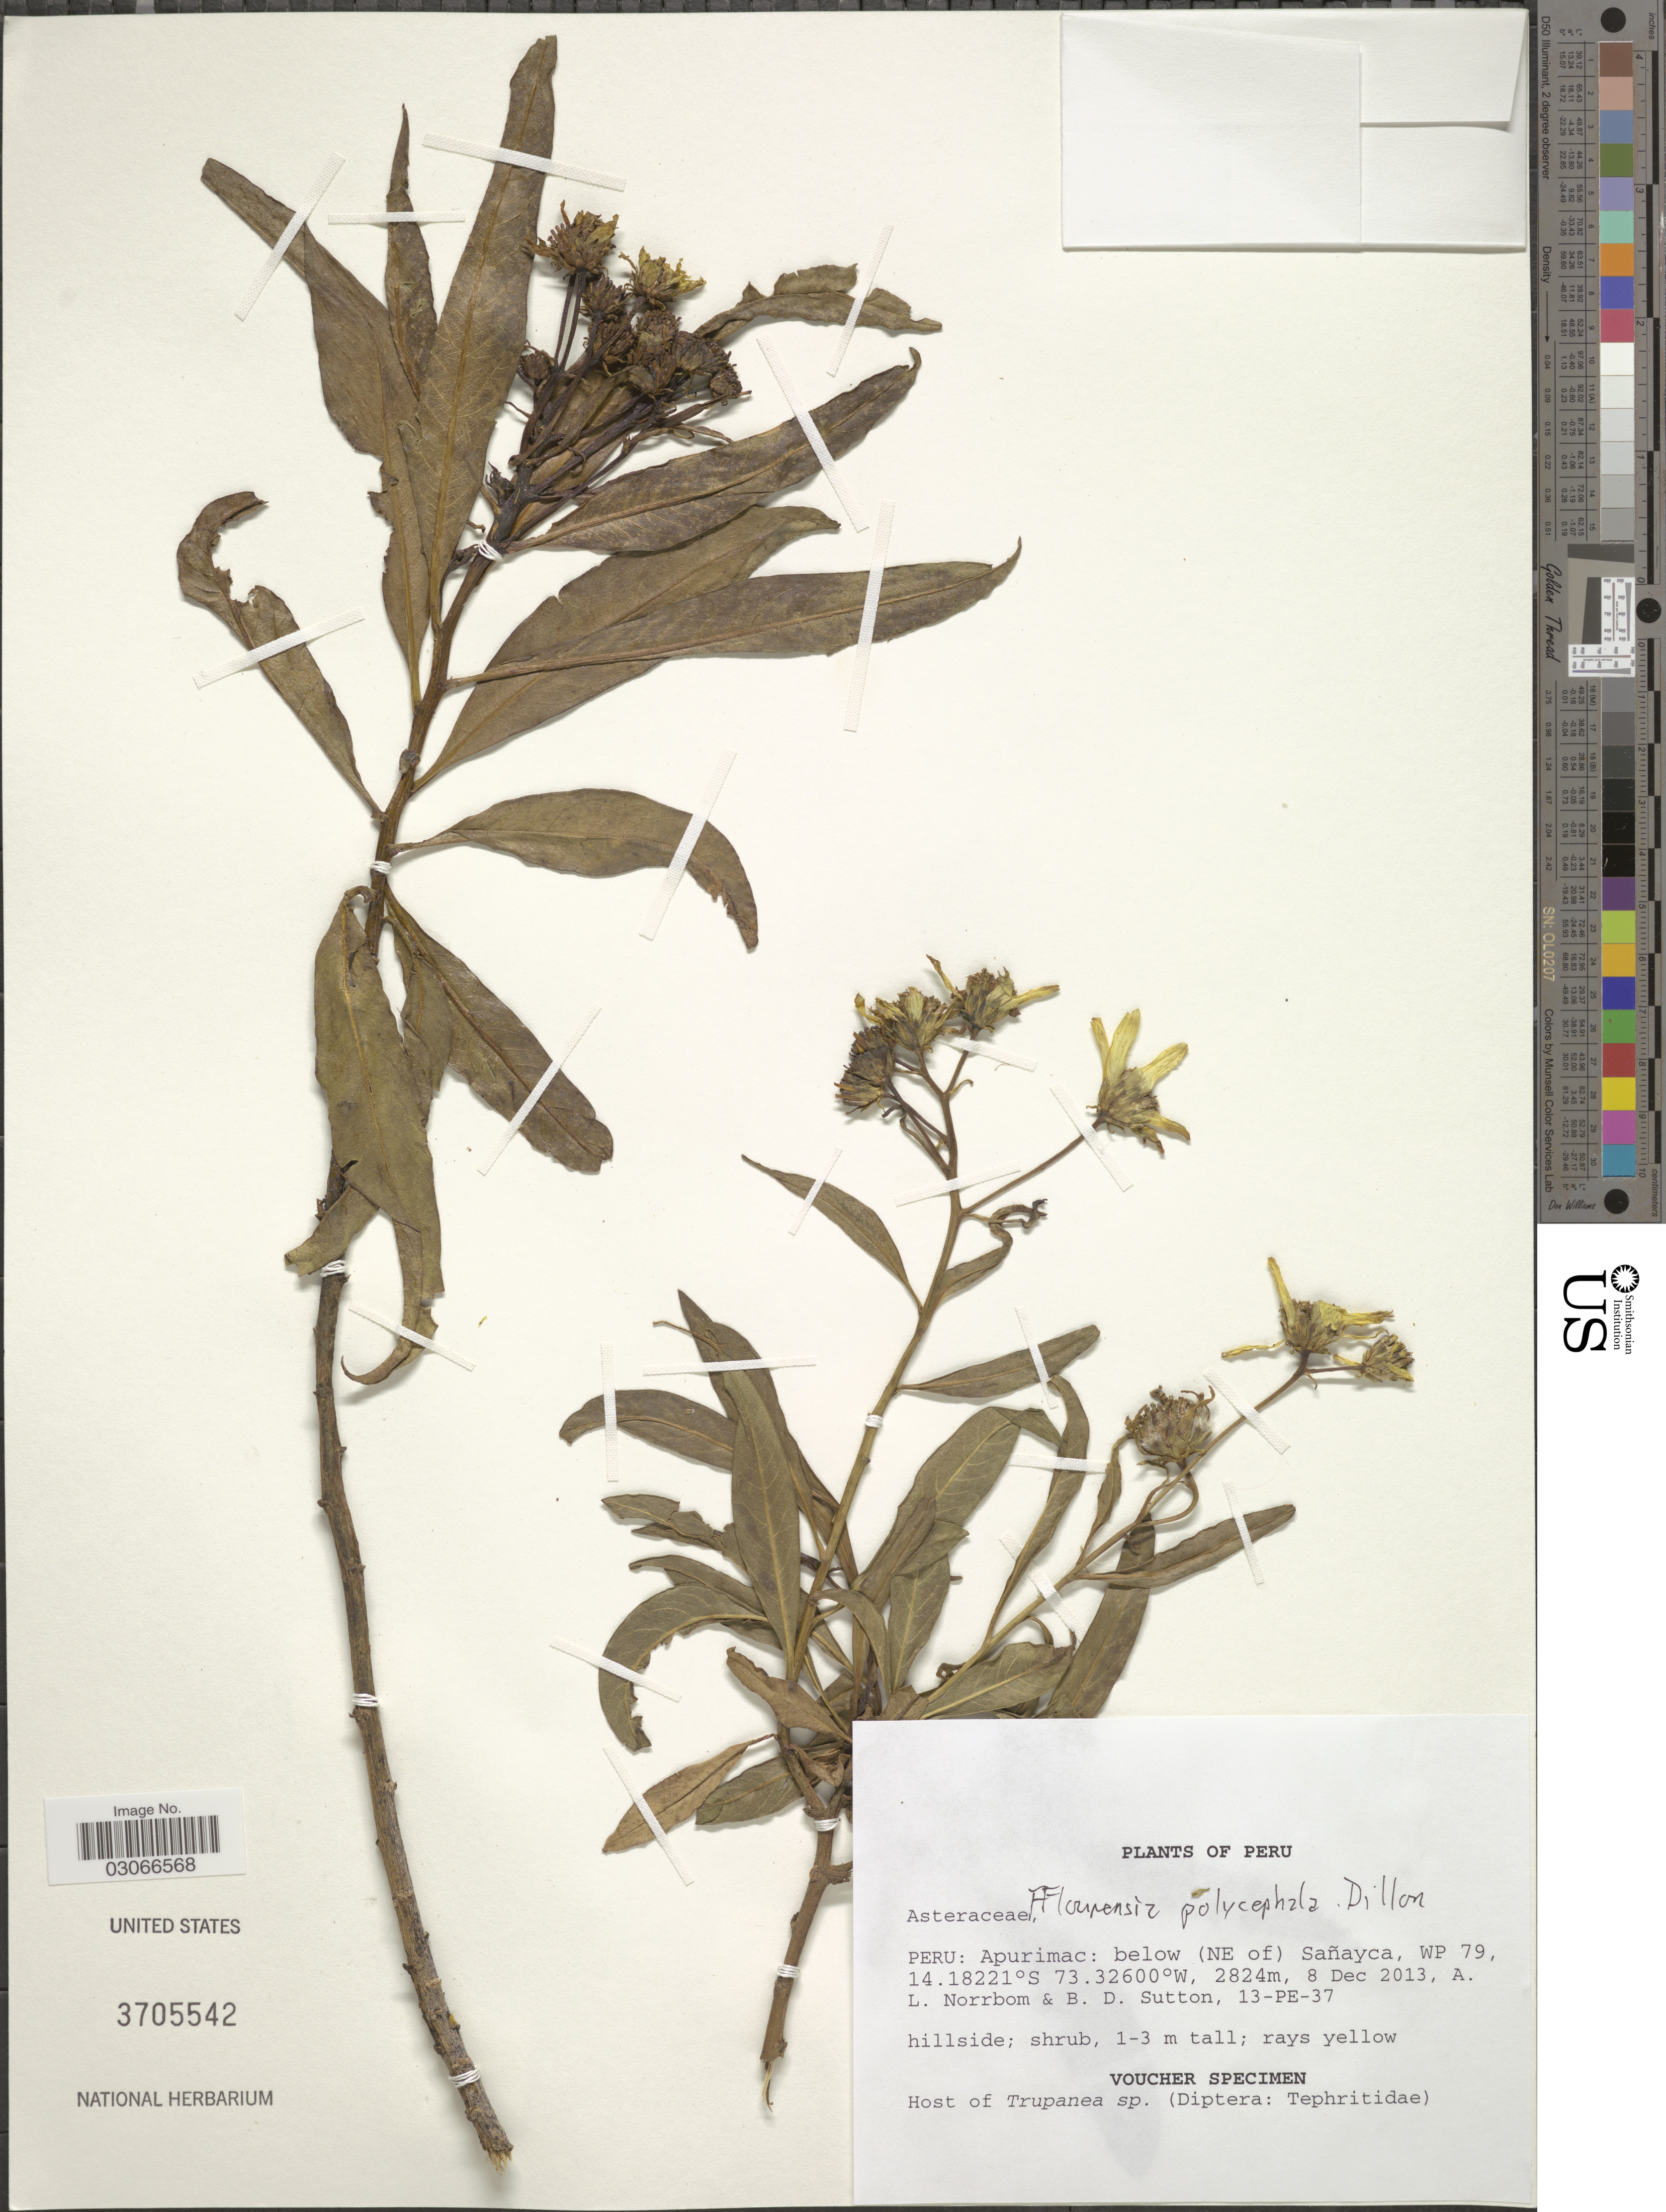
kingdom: Plantae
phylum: Tracheophyta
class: Magnoliopsida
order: Asterales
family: Asteraceae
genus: Flourensia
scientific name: Flourensia polycephala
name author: M.O. Dillon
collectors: A. L. Norrbom & B. Sutton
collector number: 13-PE-37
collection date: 2013-12-08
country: Peru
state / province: Apurímac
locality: Below (NE of) Sañayca,WP 79.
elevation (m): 2824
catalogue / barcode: US 3705542